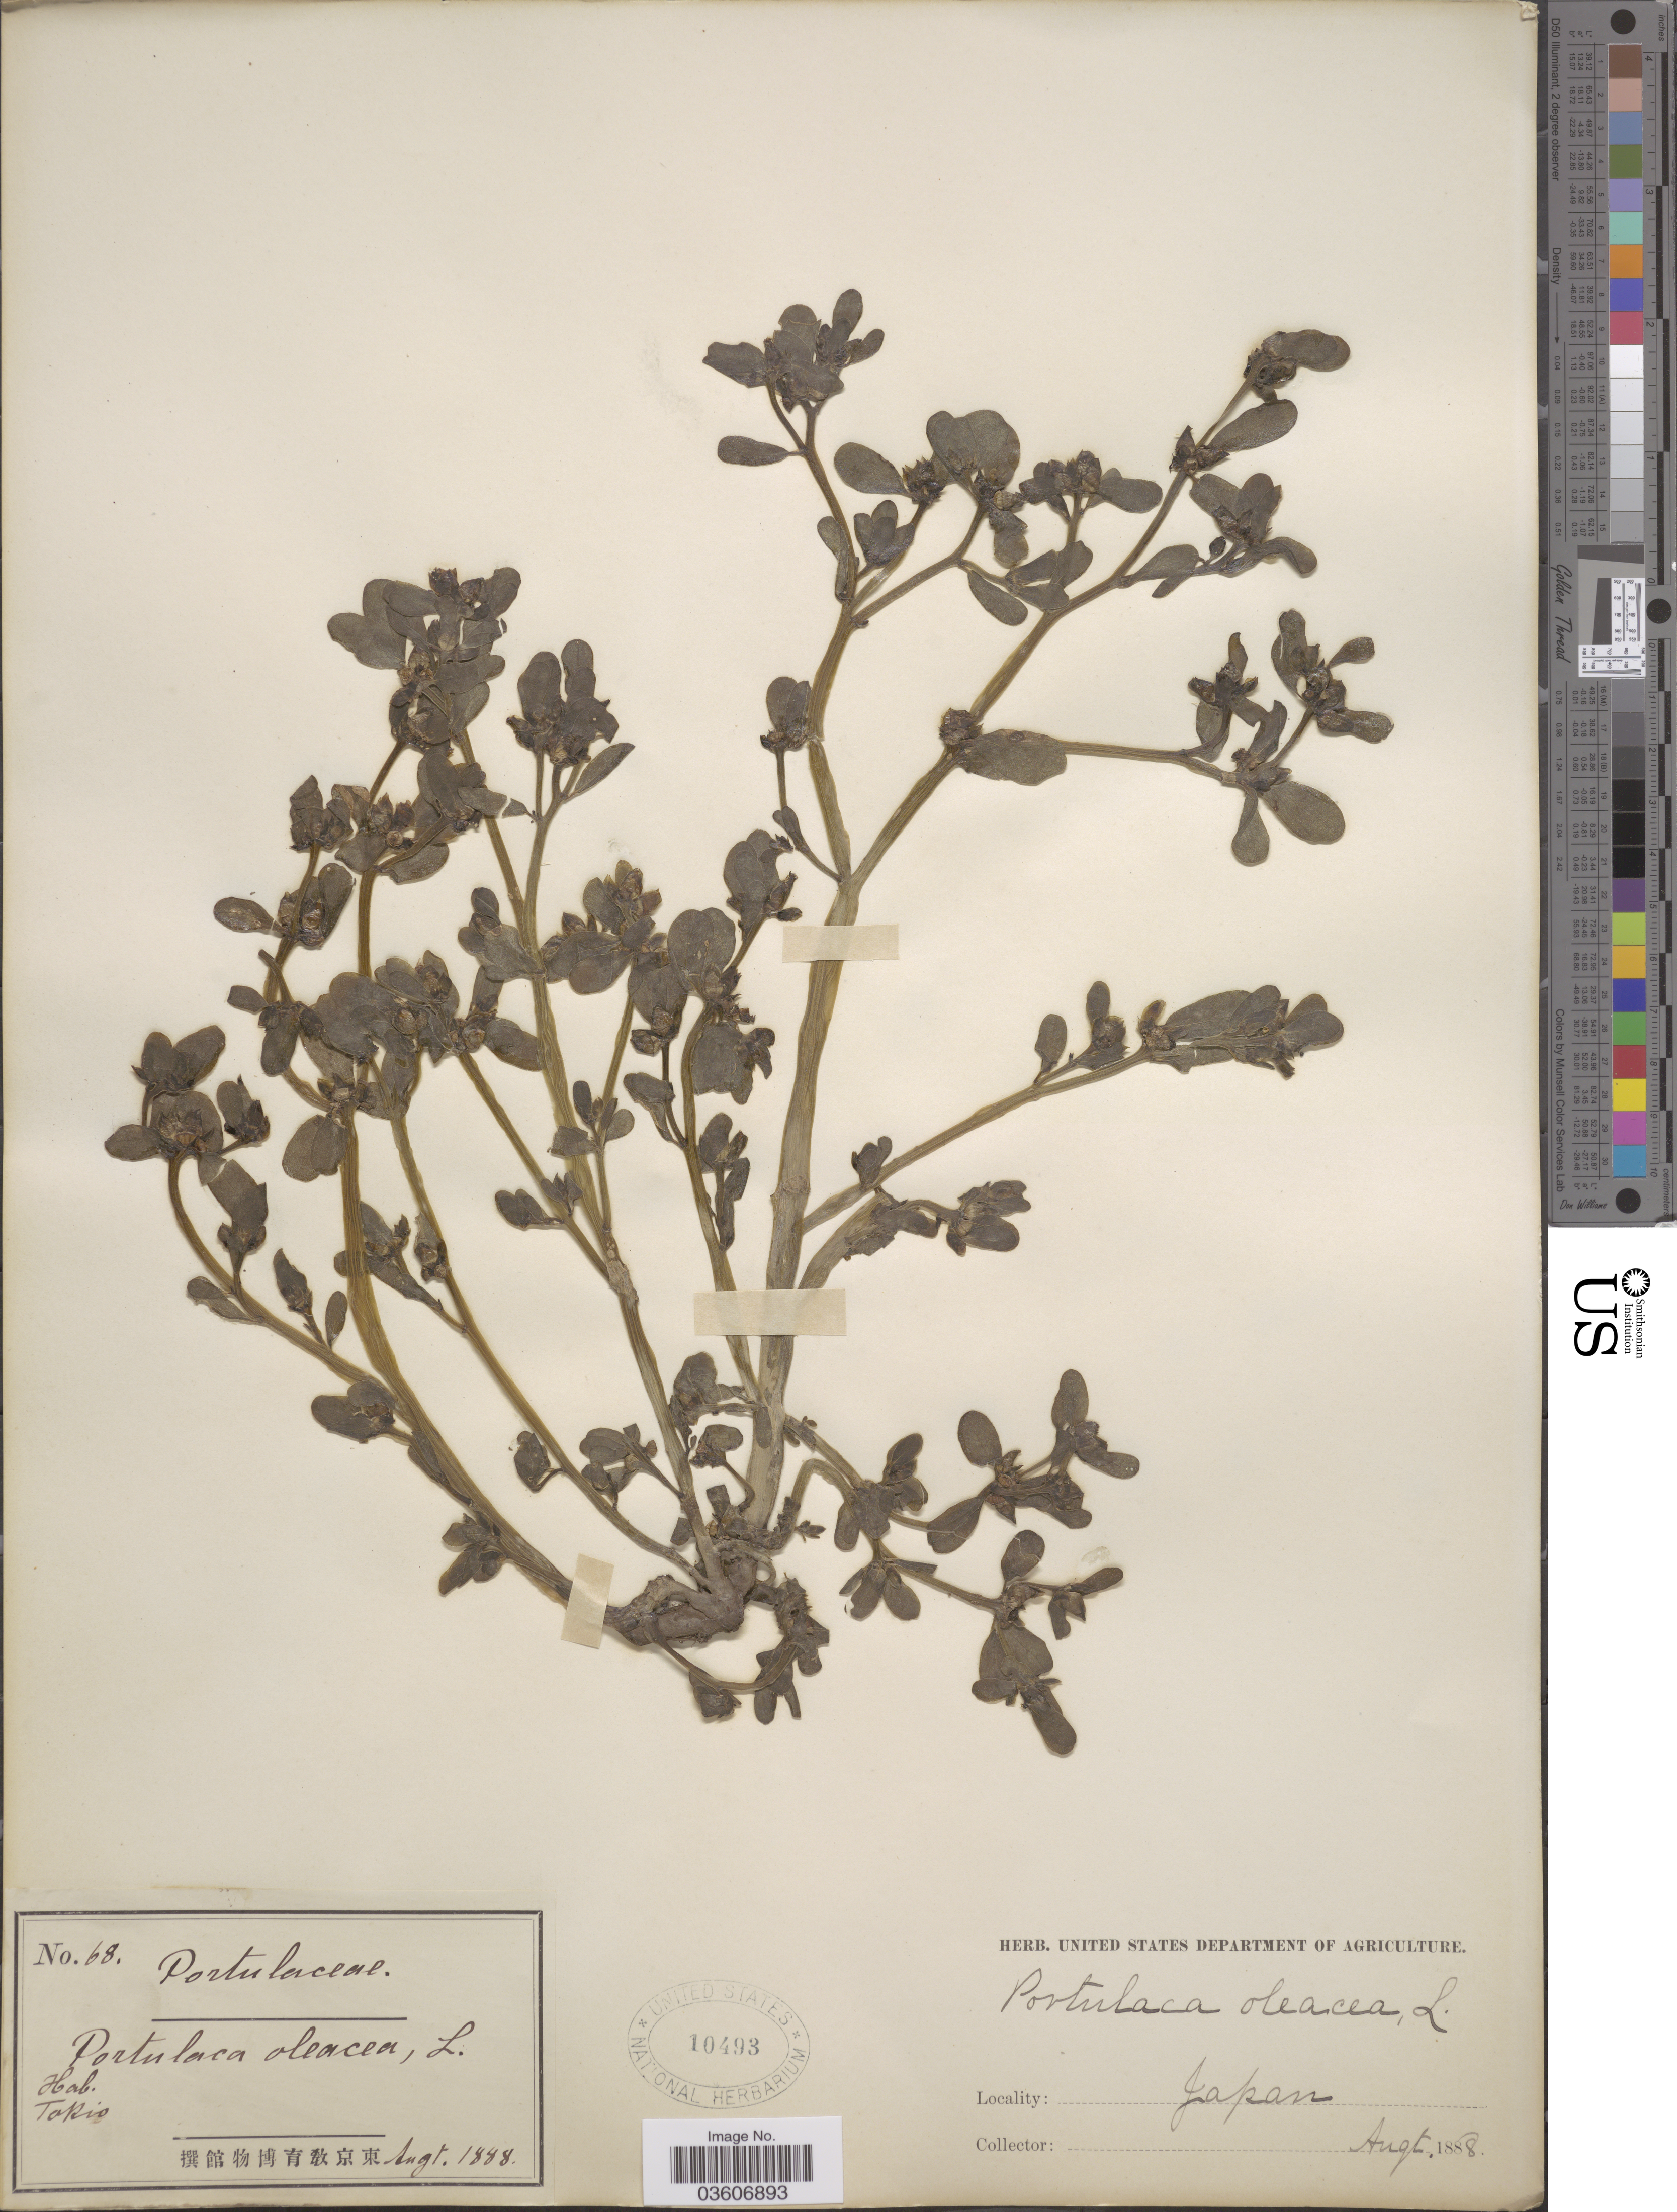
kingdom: Plantae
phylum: Tracheophyta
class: Magnoliopsida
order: Caryophyllales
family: Portulacaceae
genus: Portulaca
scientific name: Portulaca oleracea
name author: L.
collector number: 68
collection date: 1888-08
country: Japan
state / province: Tokyo, Federal City of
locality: Tokio.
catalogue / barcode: US 10493